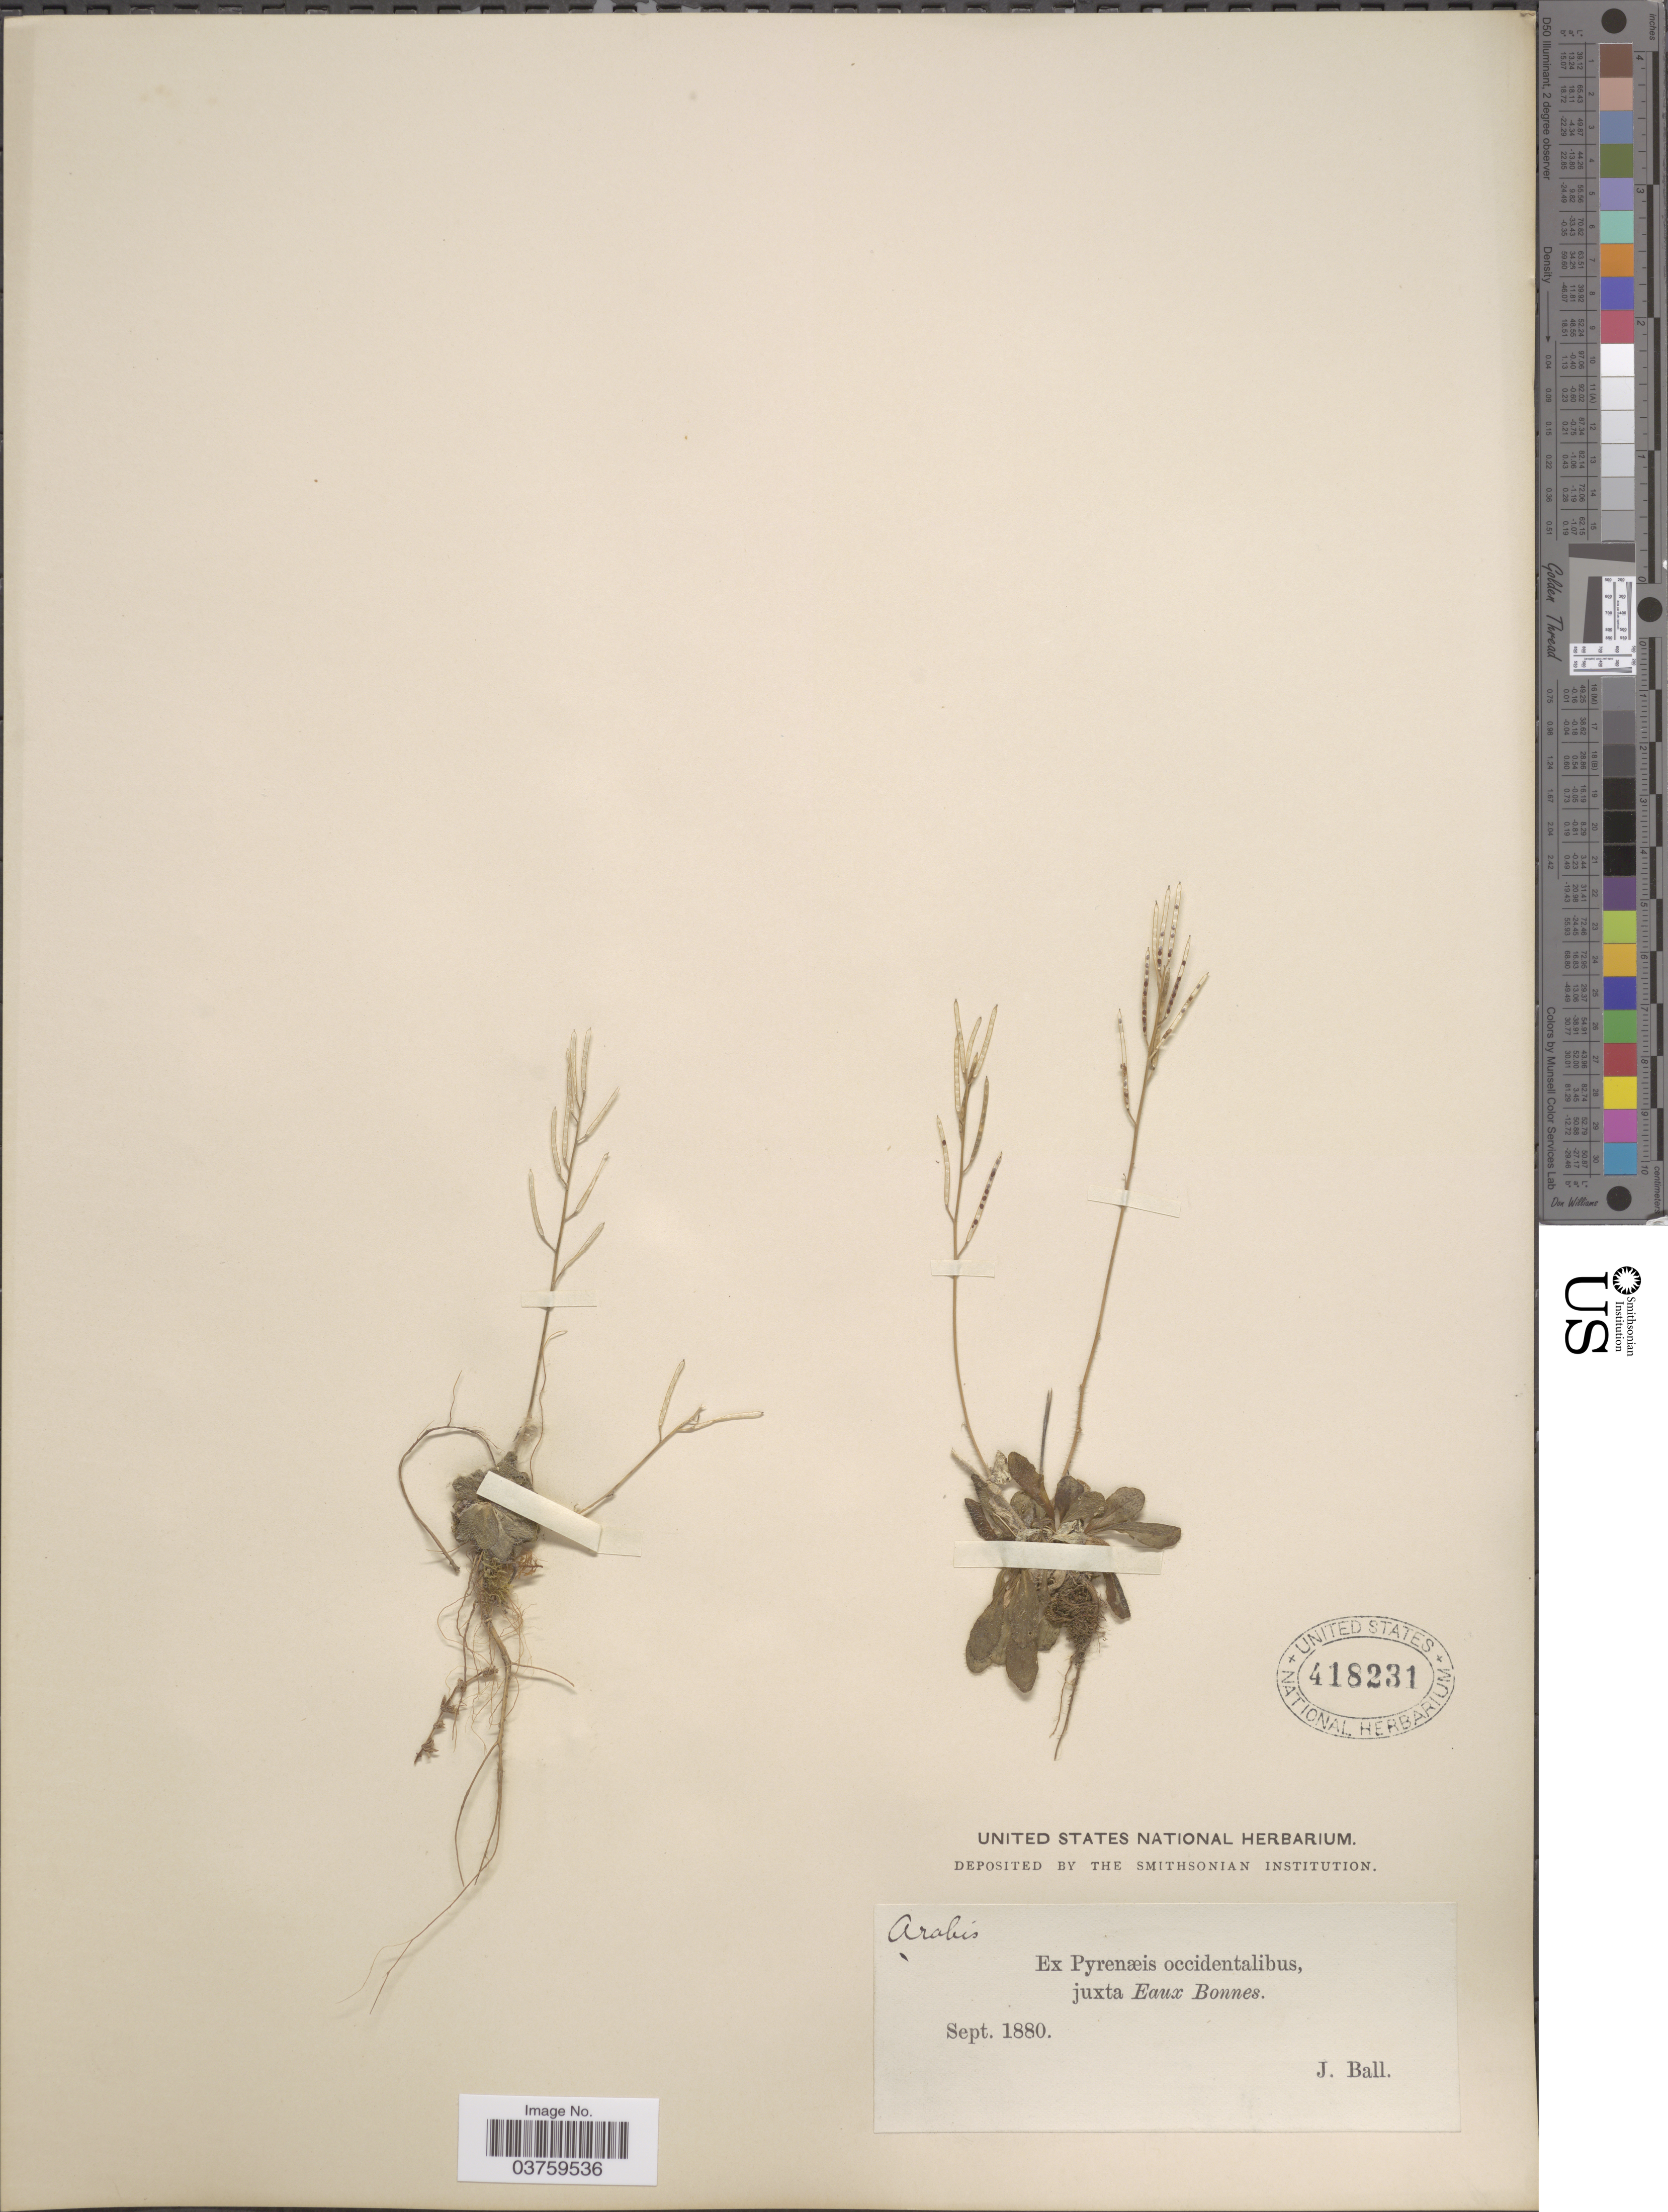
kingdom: Plantae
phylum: Tracheophyta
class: Magnoliopsida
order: Brassicales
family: Brassicaceae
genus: Arabis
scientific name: Arabis sp.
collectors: J. Ball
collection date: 1880-09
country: France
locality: Pyrenæis occidentalibus, juxta Eaux Bonnes.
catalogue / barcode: US 418231